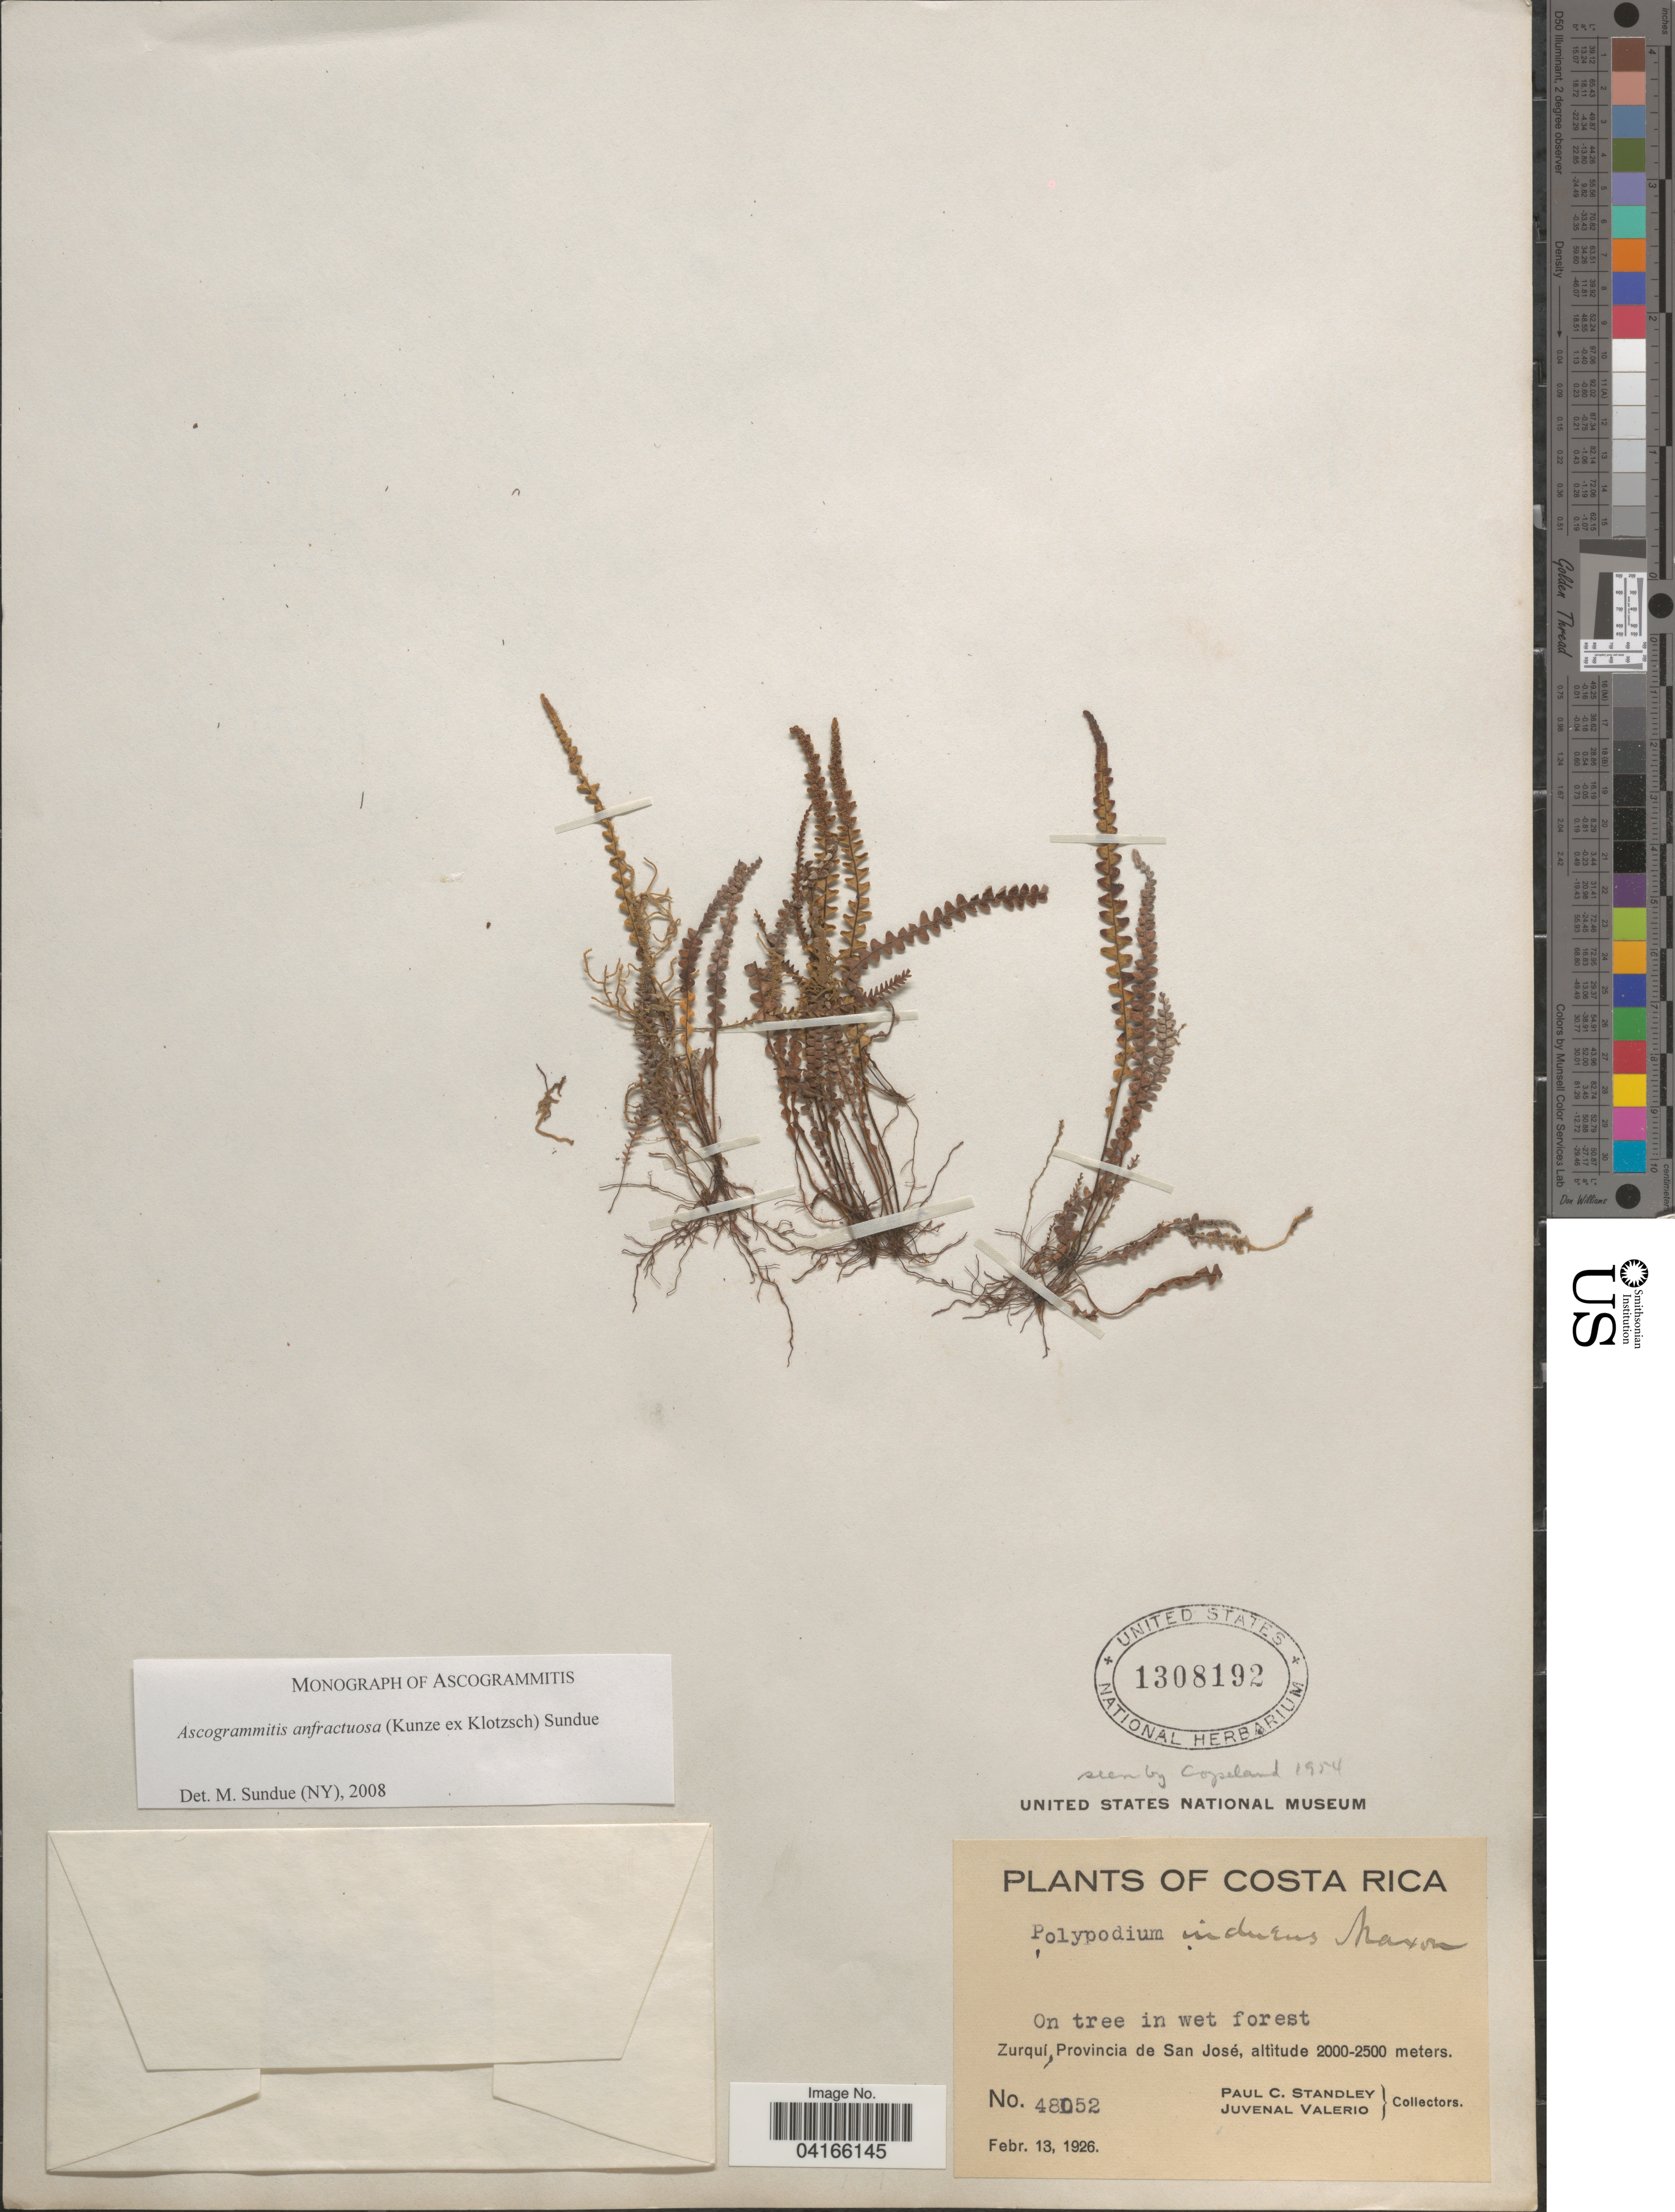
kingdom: Plantae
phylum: Tracheophyta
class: Polypodiopsida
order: Polypodiales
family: Polypodiaceae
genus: Ascogrammitis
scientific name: Ascogrammitis anfractuosa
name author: (Kunze ex Klotzsch) Sundue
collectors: P. C. Standley & J. Valerio R.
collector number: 48052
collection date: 1926-02-13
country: Costa Rica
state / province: San José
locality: Zurquí.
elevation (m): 2000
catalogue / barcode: US 1308192